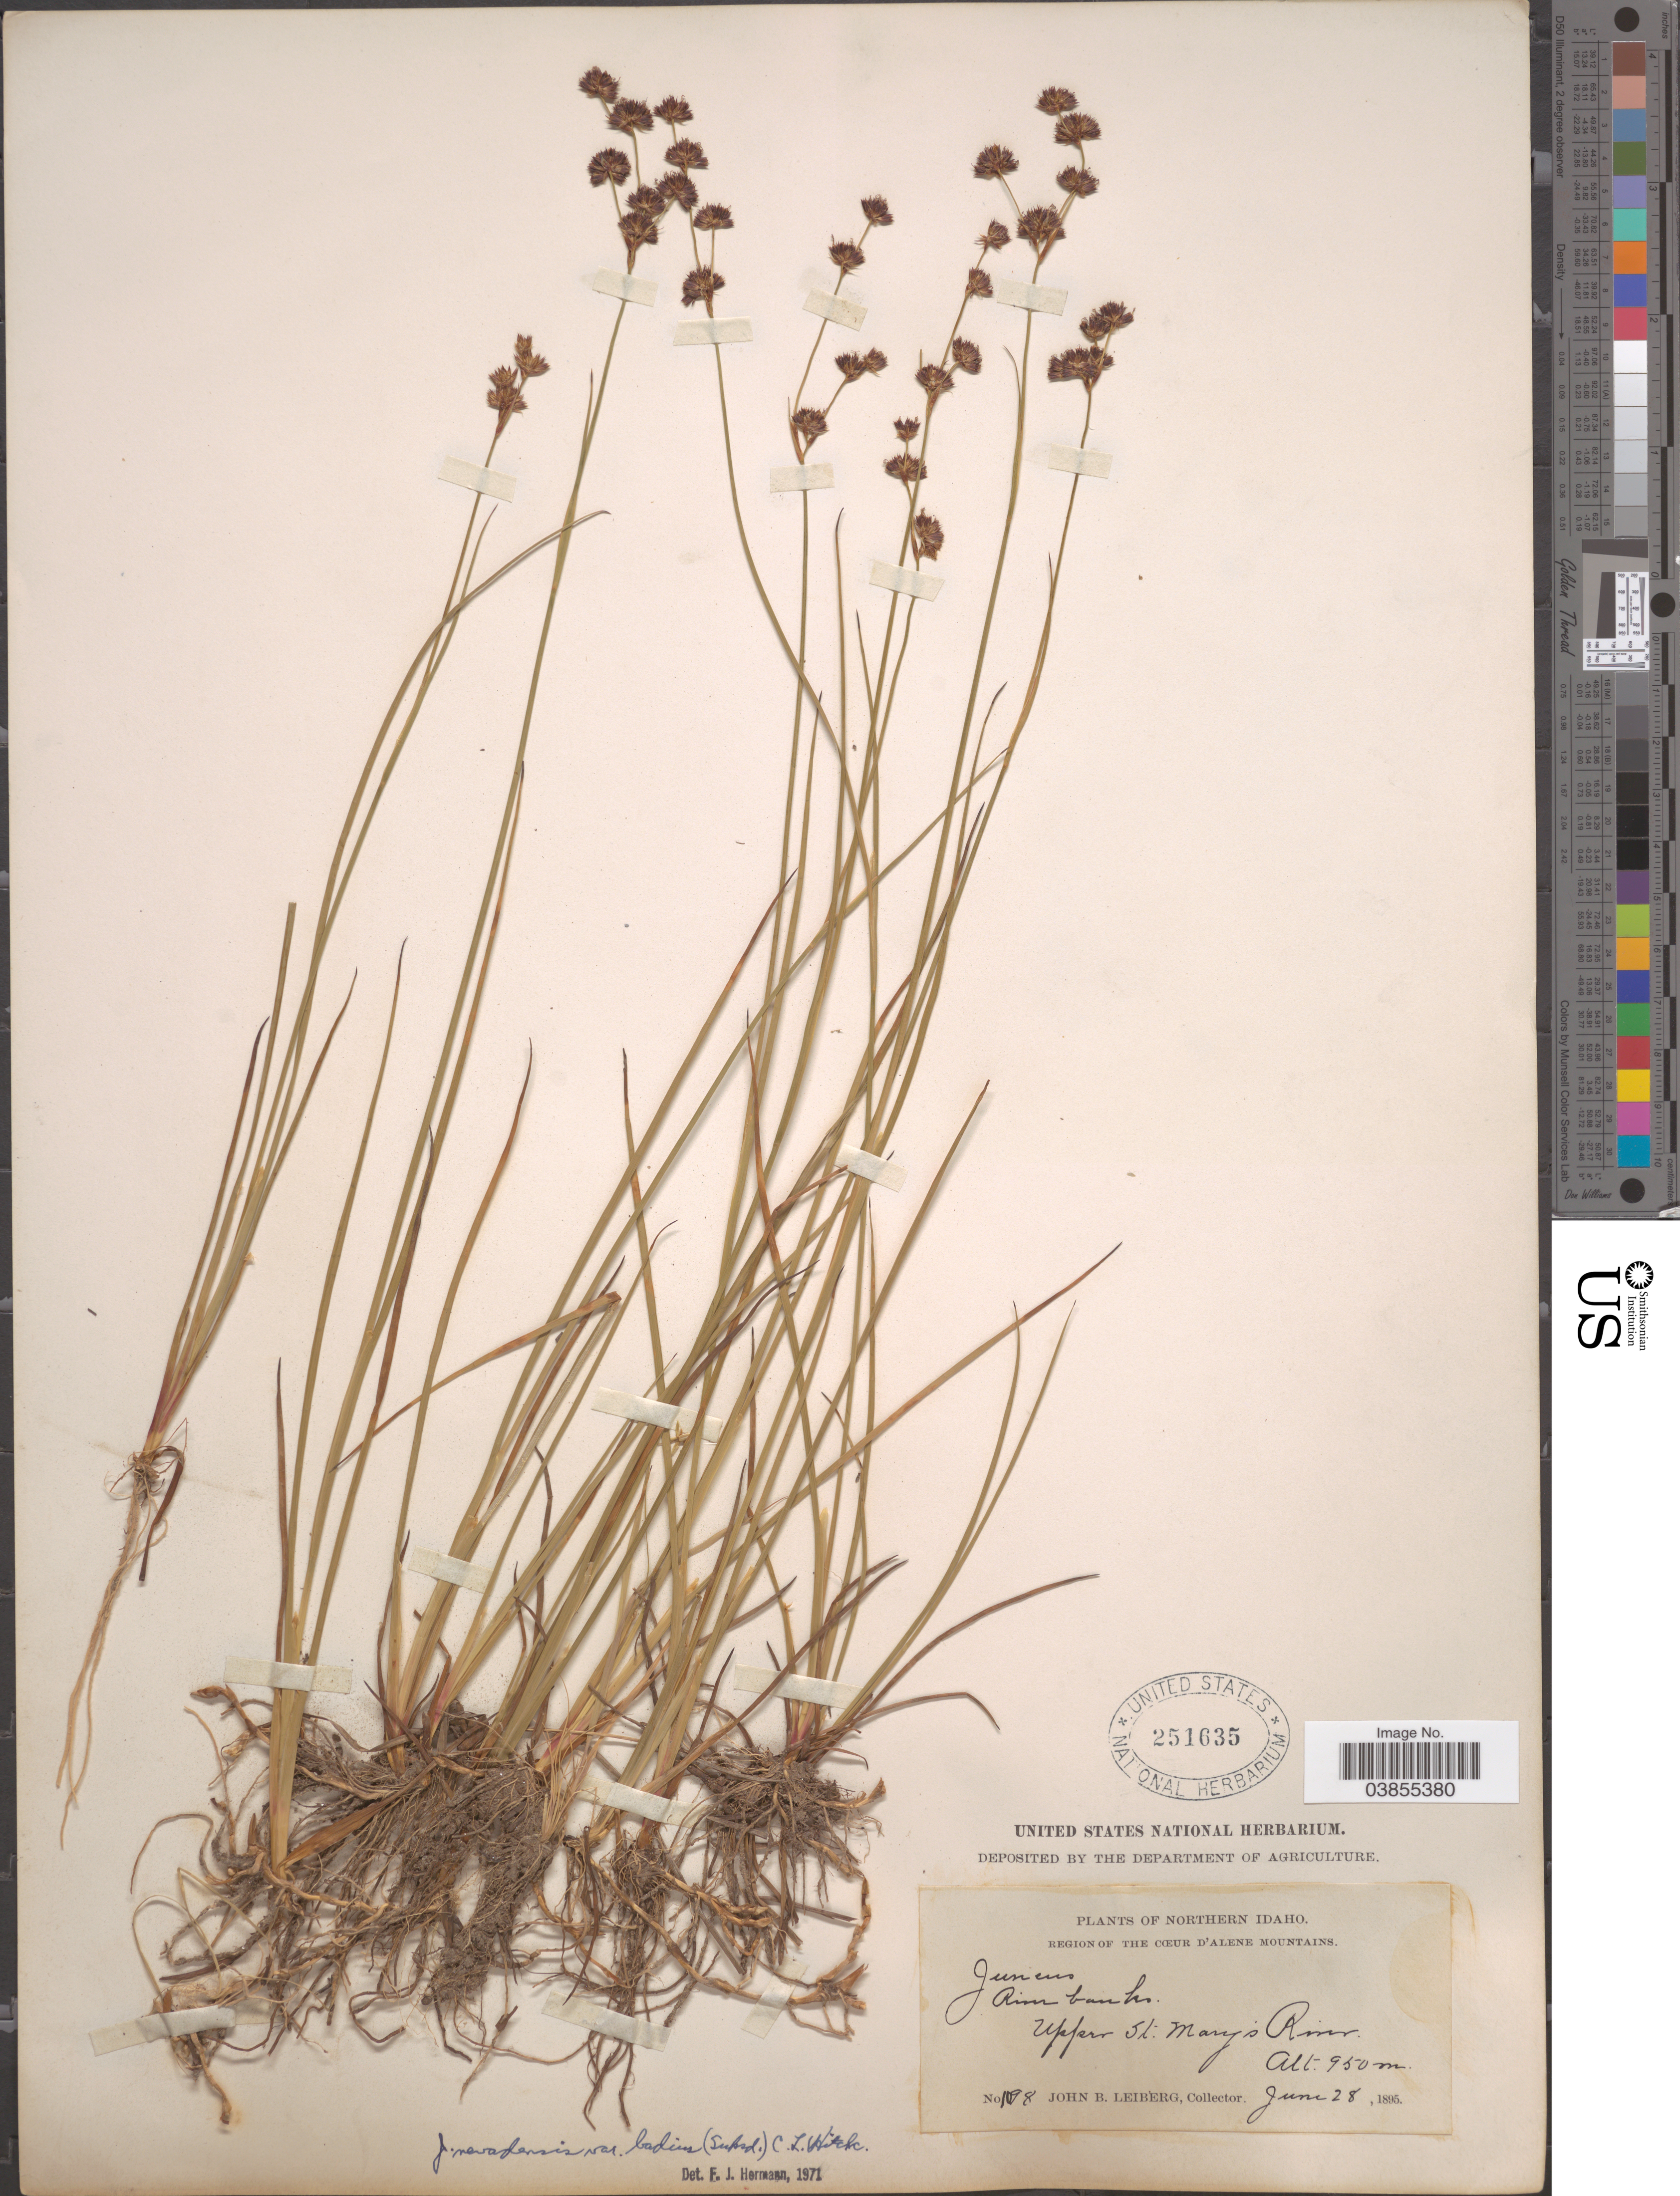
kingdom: Plantae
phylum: Tracheophyta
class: Liliopsida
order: Poales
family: Juncaceae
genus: Juncus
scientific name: Juncus nevadensis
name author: S. Watson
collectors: J. B. Leiberg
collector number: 1098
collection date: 1895-06-28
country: United States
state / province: Idaho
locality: Northern Idaho. Region of the Cœur d'Alene Mountains. Upper St. Mary's River.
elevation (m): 950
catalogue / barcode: US 251635